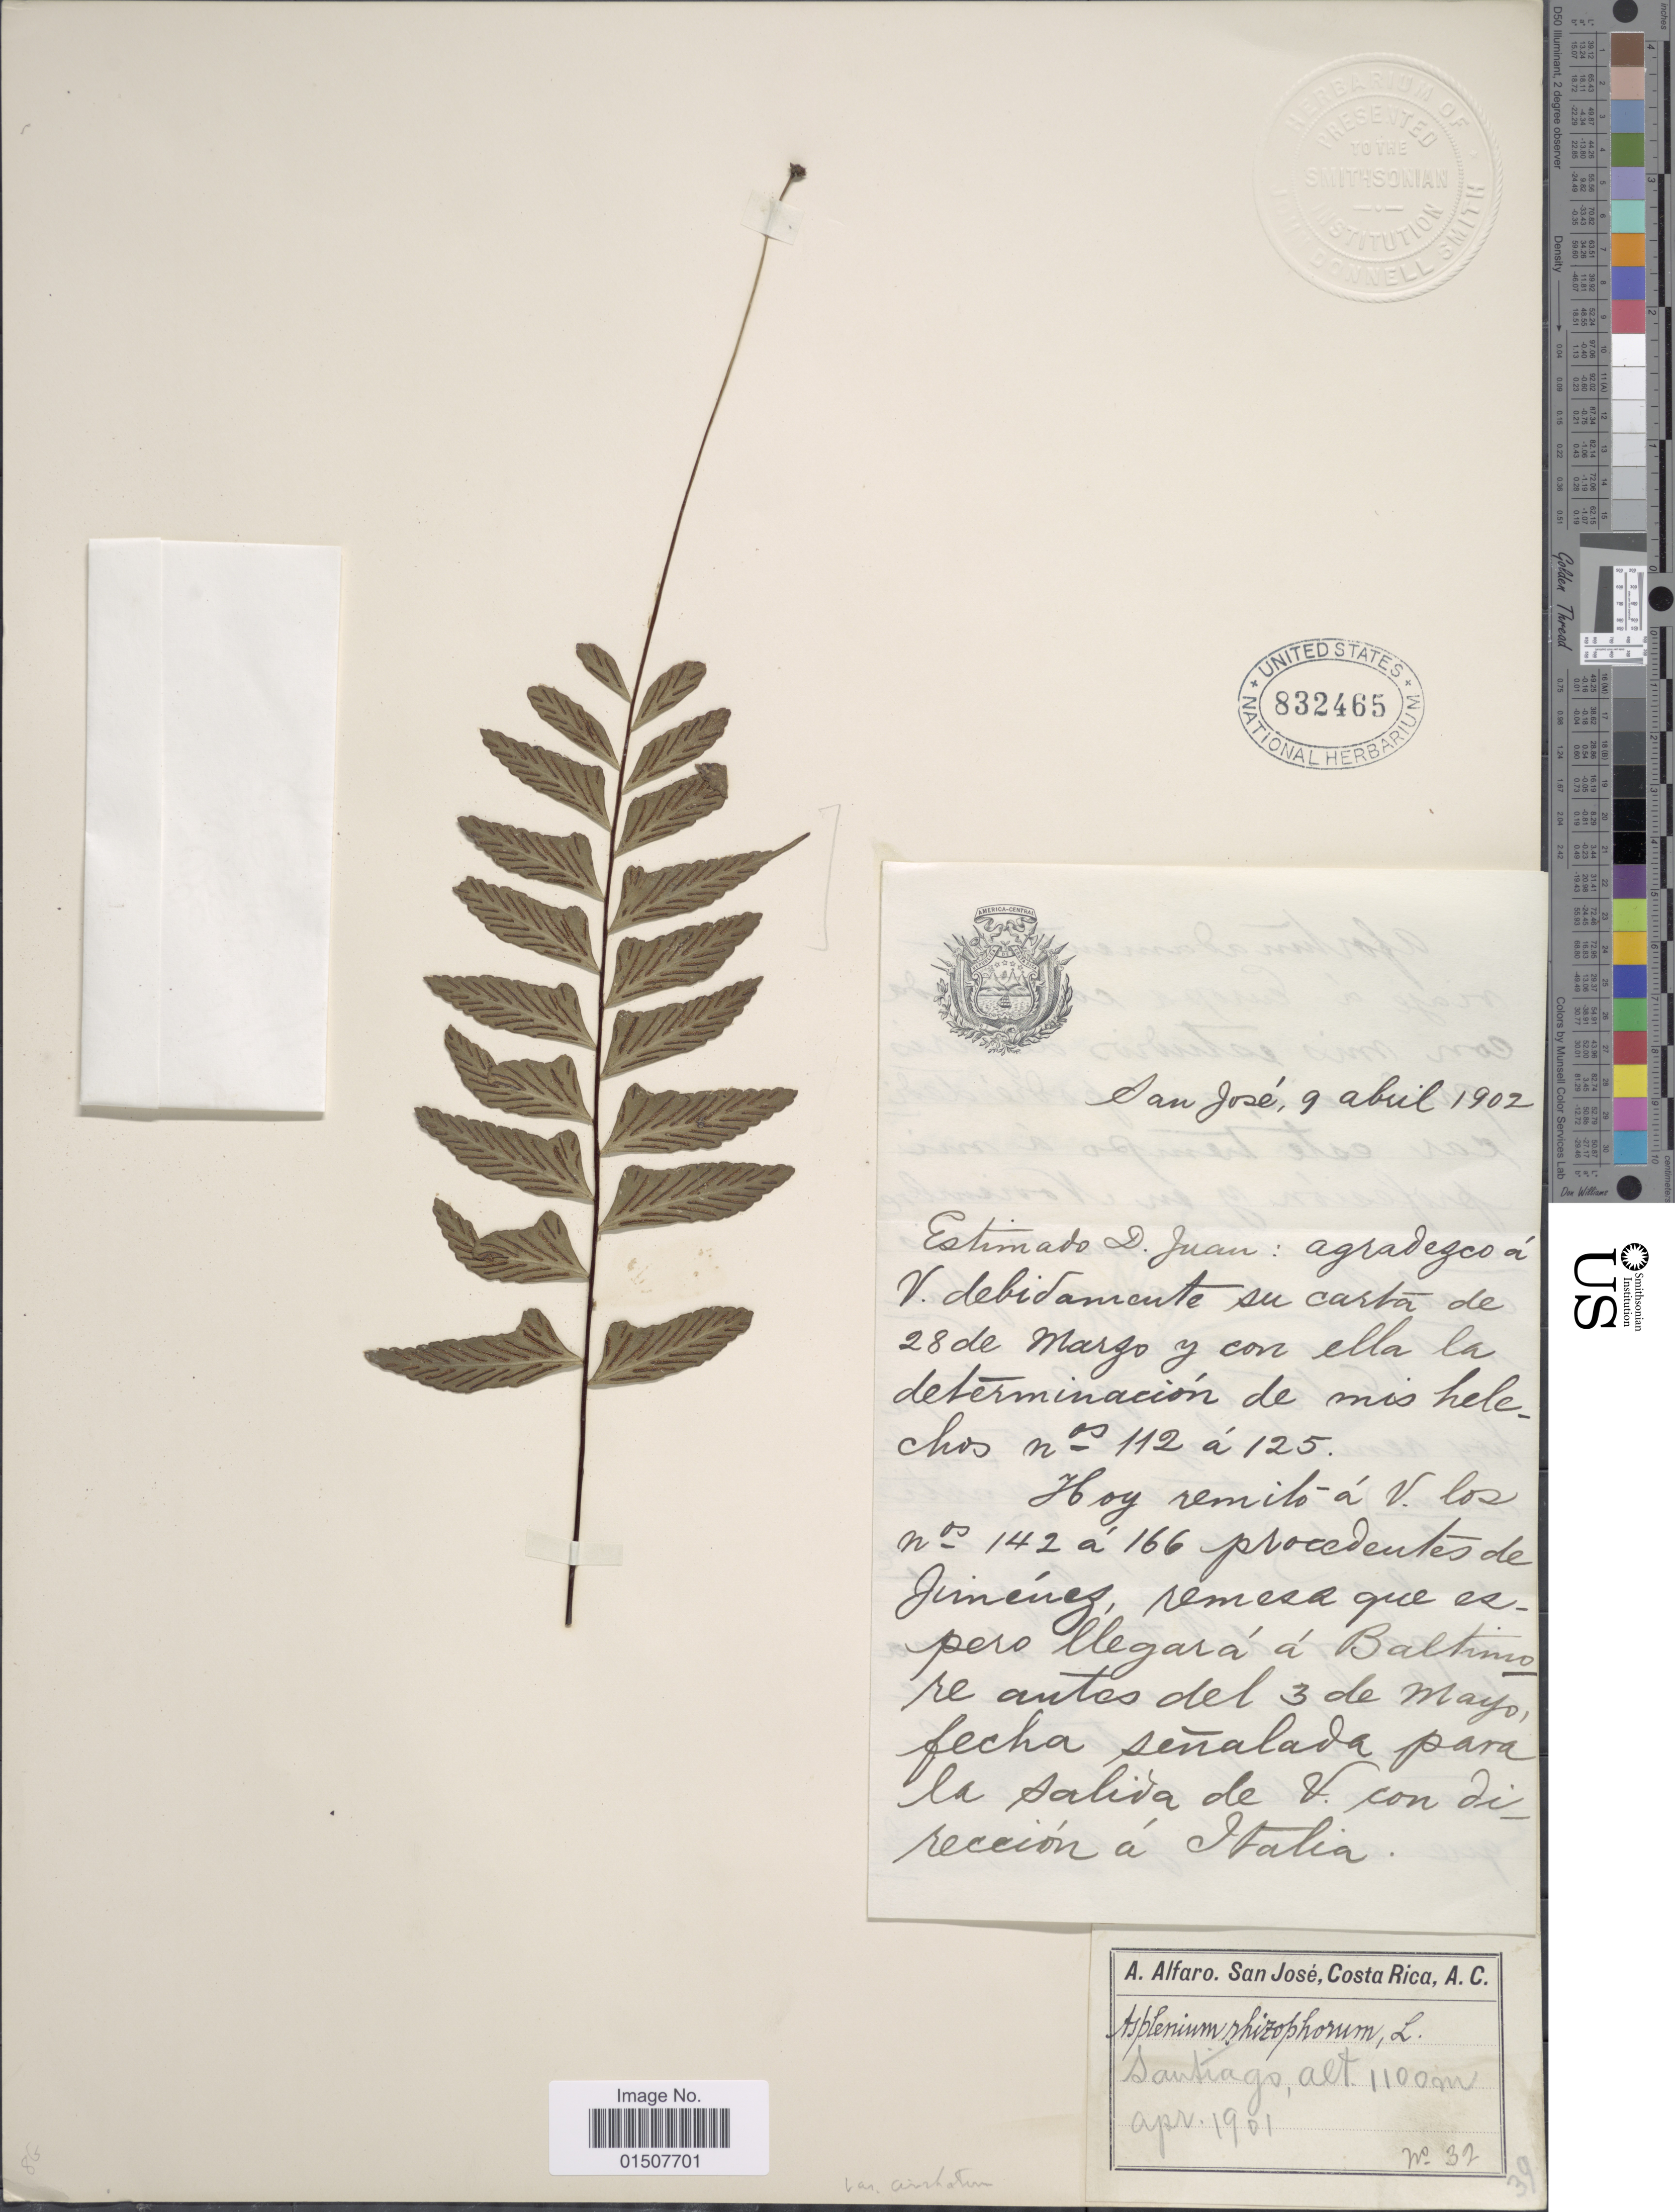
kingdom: Plantae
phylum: Tracheophyta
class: Polypodiopsida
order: Polypodiales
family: Aspleniaceae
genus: Asplenium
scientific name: Asplenium radicans var. cirrhatum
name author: (Rich. ex Willd.) Rosenst.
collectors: A. Alfaro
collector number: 32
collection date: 1901-04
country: Costa Rica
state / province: San José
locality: A. C., Santiago.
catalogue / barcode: US 832465